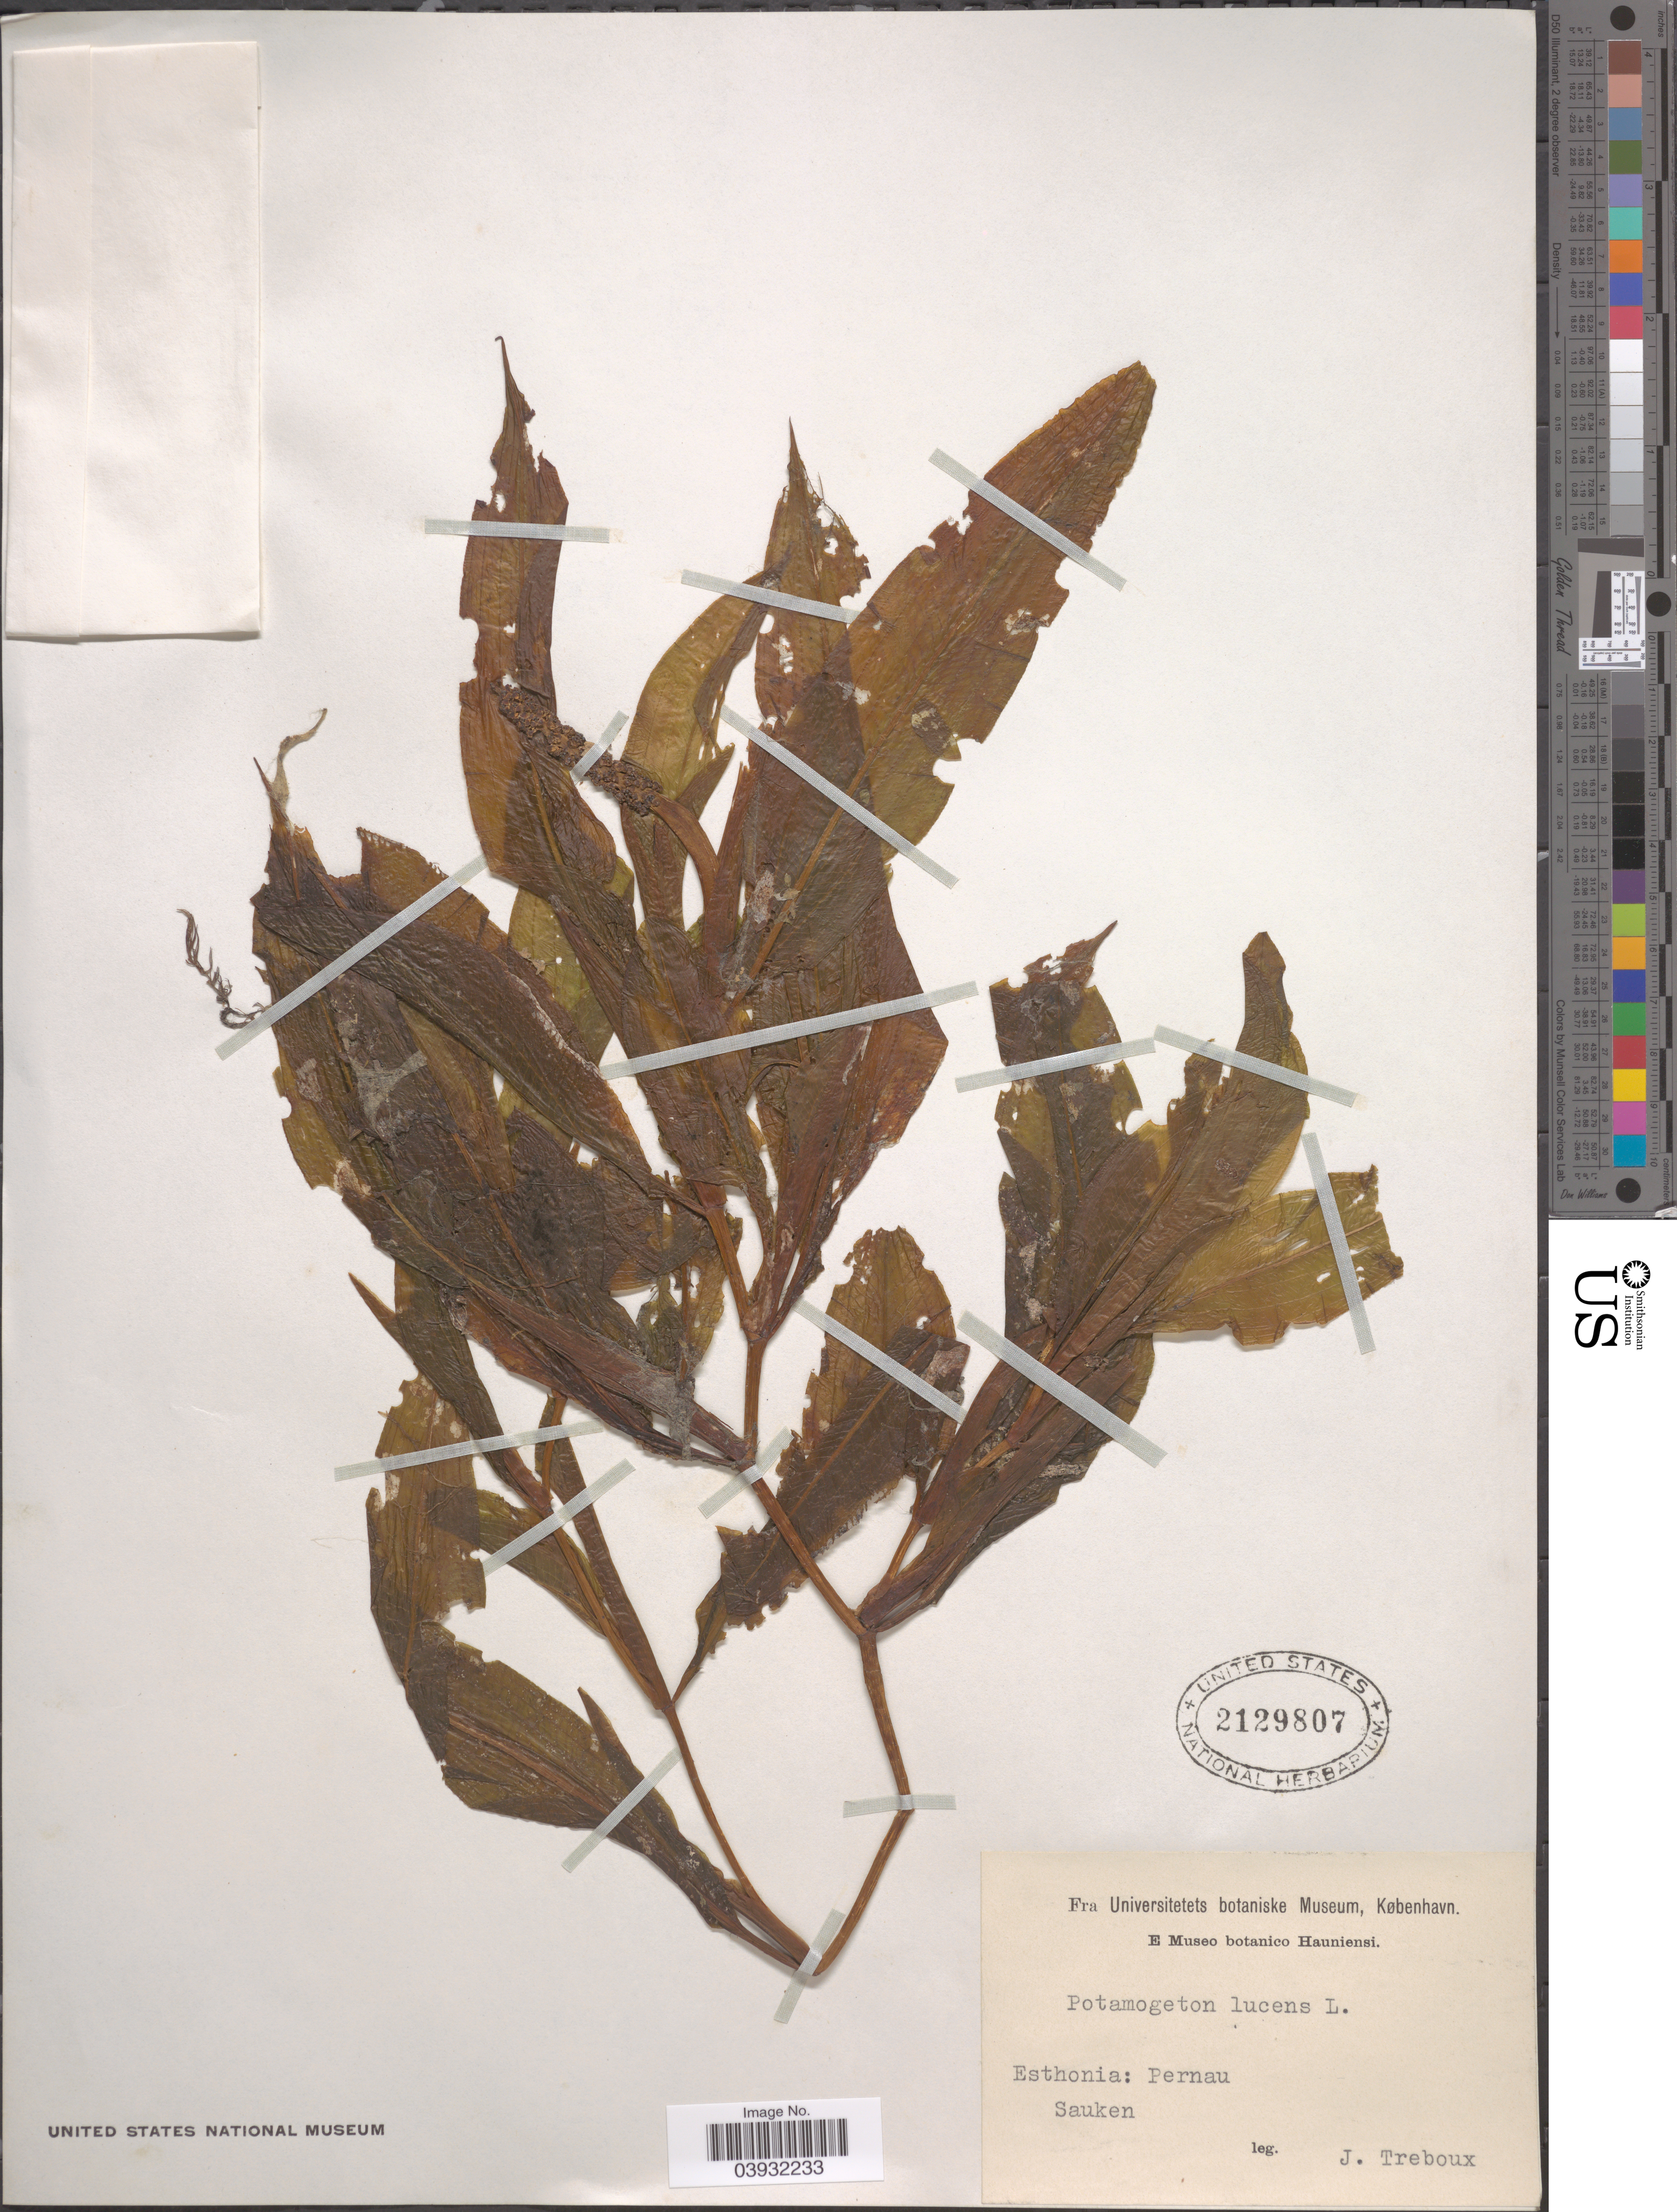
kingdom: Plantae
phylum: Tracheophyta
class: Liliopsida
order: Alismatales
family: Potamogetonaceae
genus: Potamogeton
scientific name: Potamogeton lucens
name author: L.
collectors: J. Treboux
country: Estonia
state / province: Pärnumaa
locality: Esthonia: Pernau. Sauken.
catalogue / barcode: US 2129807